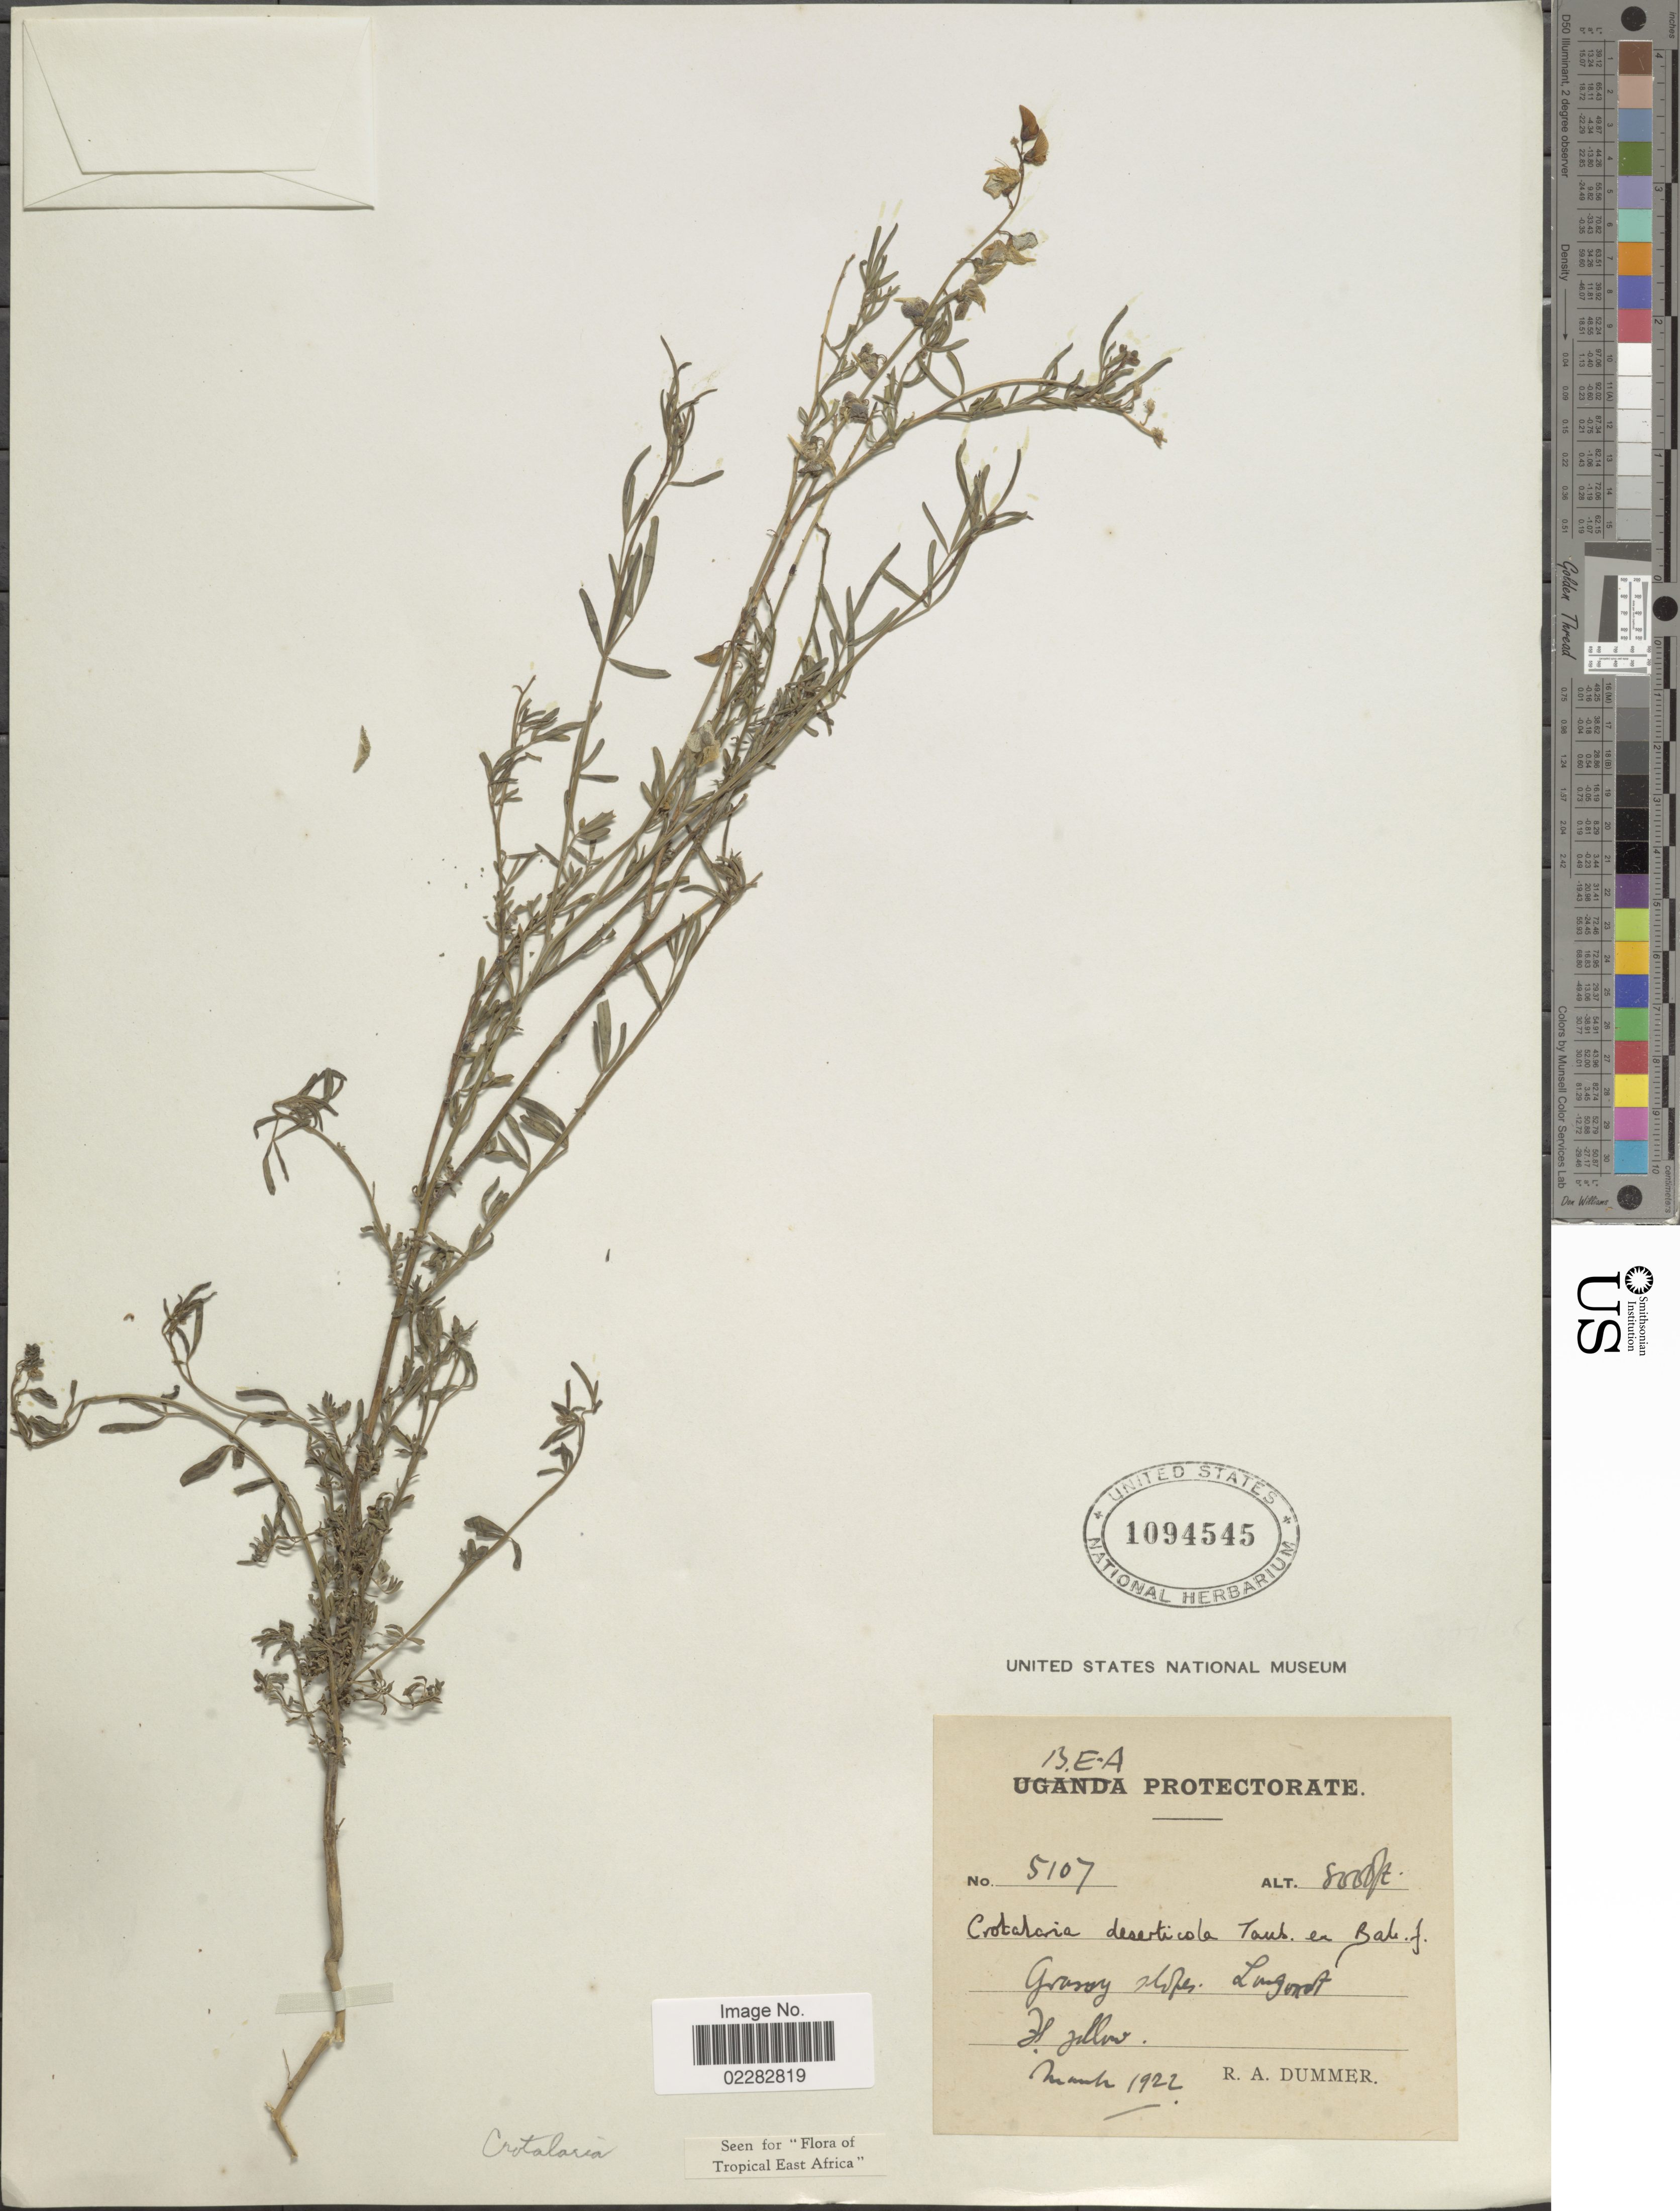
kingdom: Plantae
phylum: Tracheophyta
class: Magnoliopsida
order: Fabales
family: Fabaceae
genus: Crotalaria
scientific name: Crotalaria deserticola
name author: Taub. ex Baker f.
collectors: R. Dümmer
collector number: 5107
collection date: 1922-03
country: Kenya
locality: B.E.A. Protectorate, grassy slopes, Longonot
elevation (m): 2438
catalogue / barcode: US 1094545